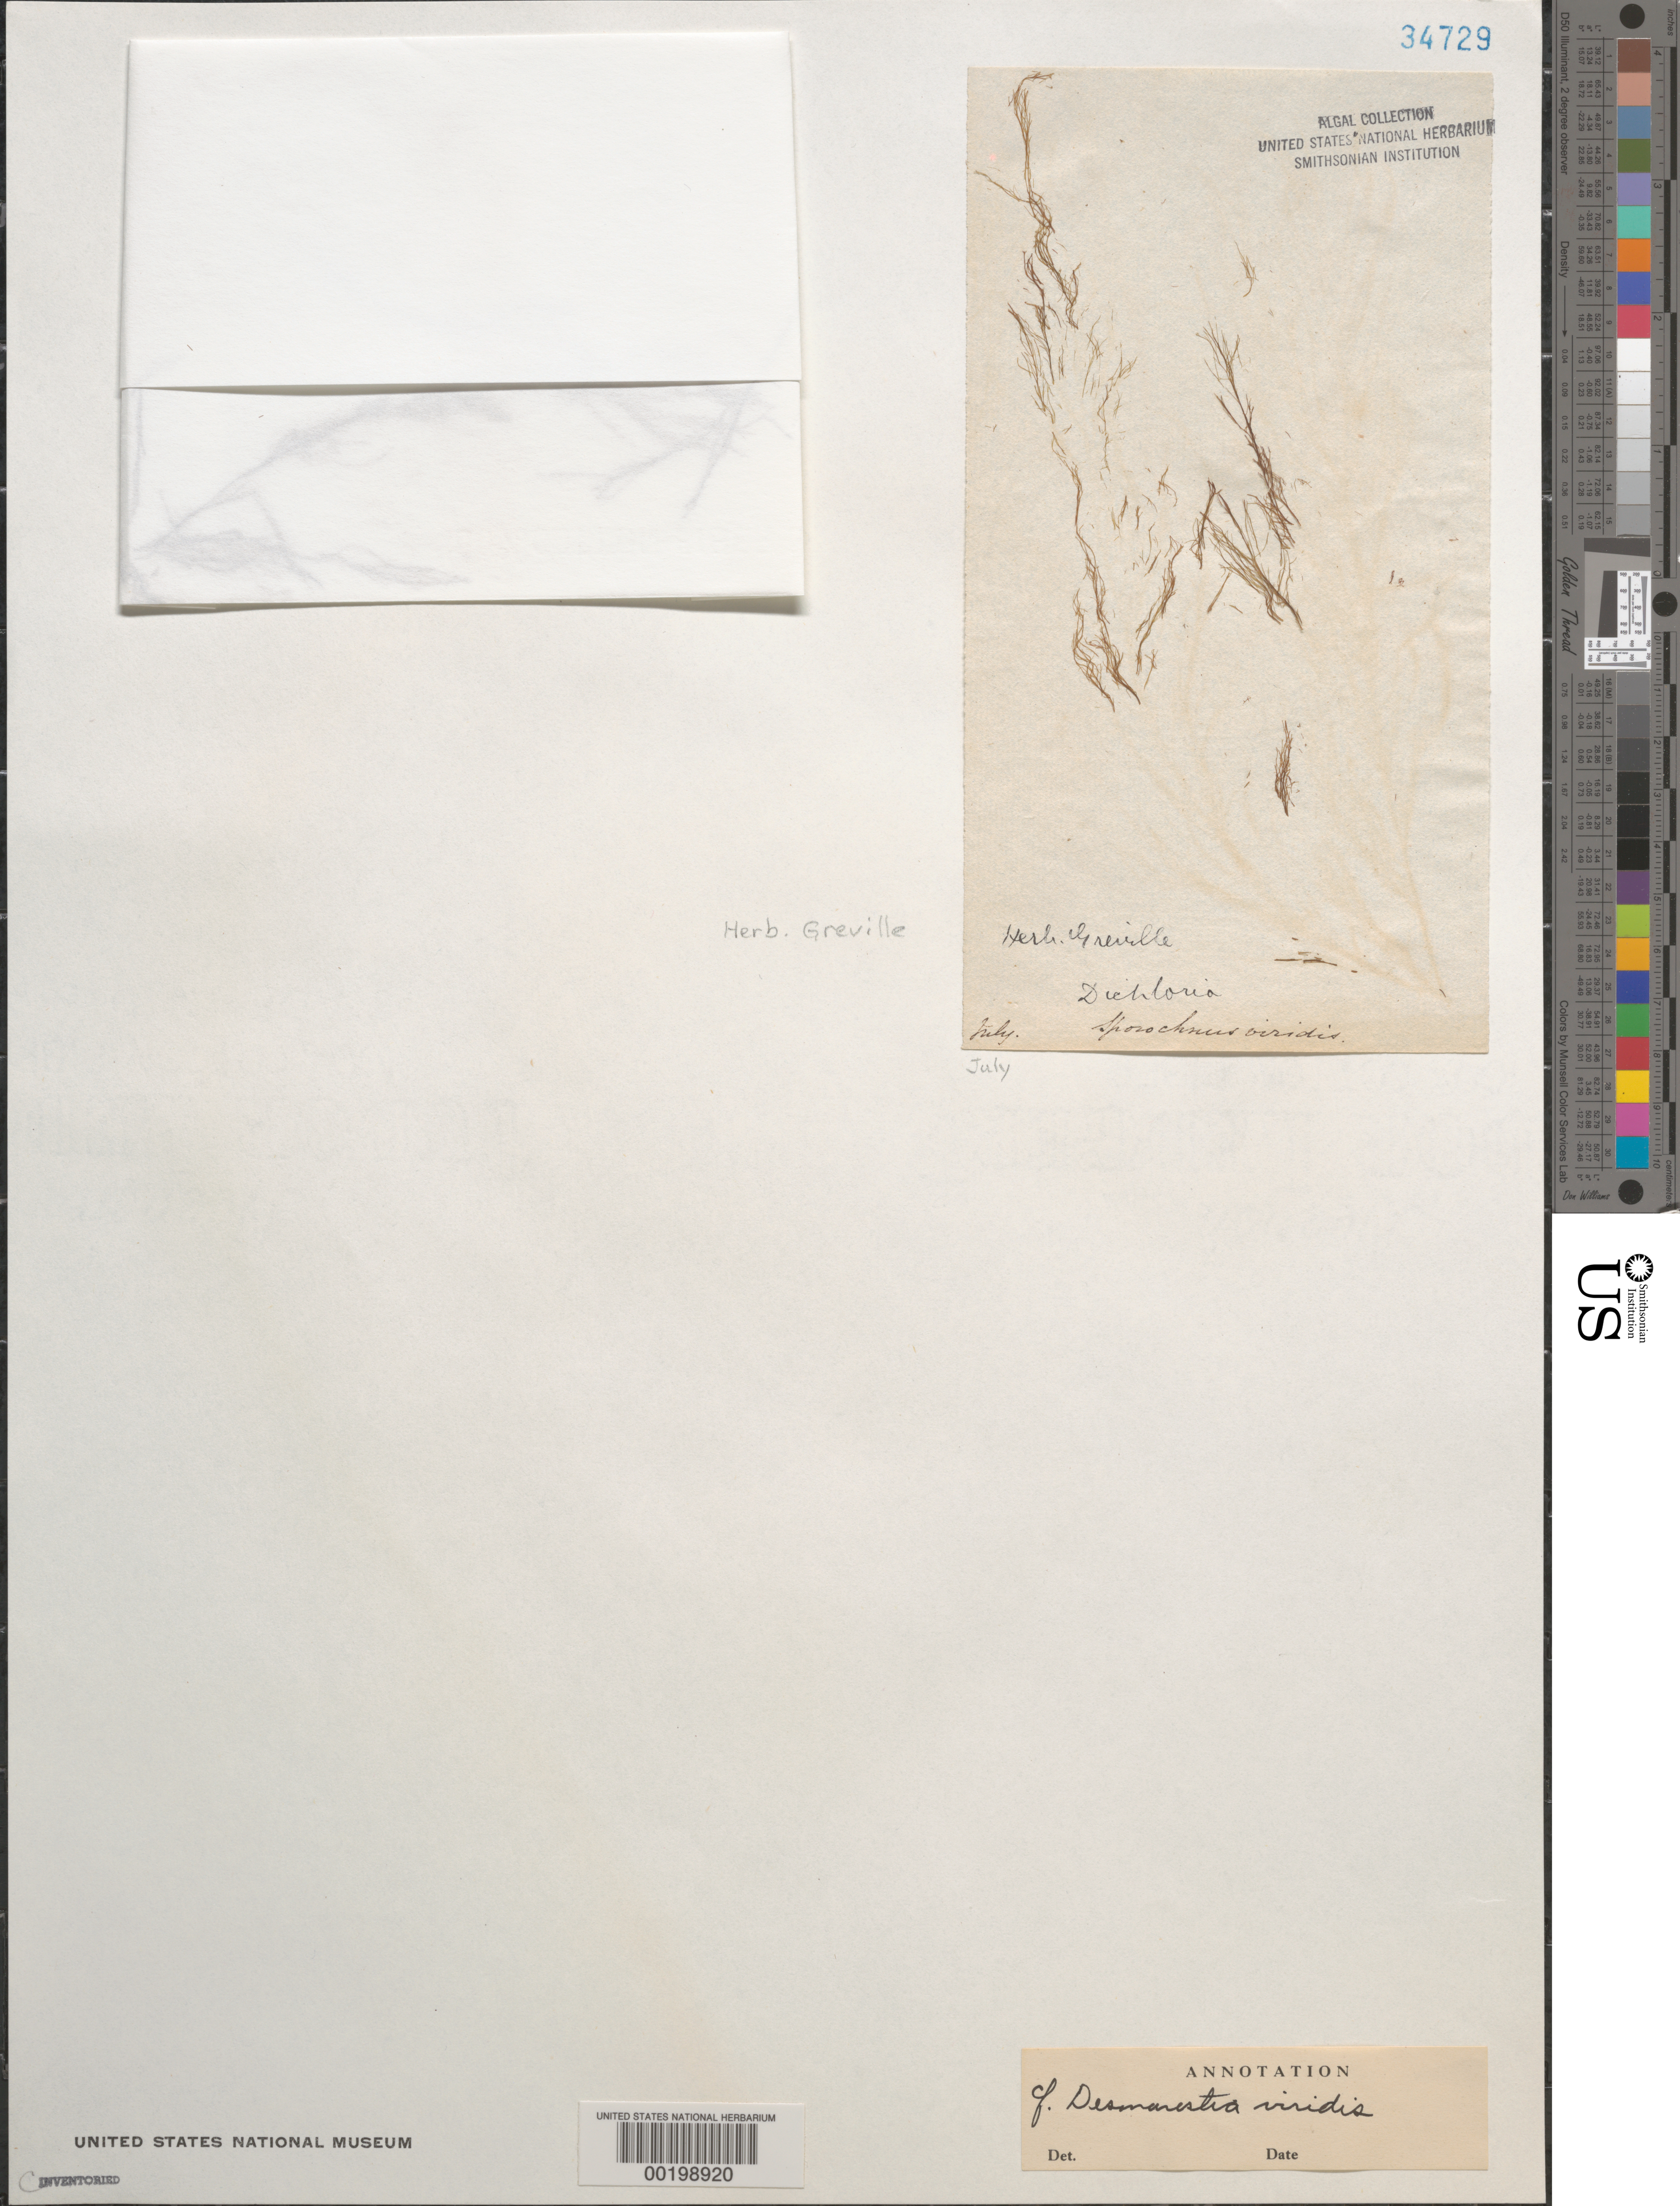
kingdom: Chromista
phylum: Ochrophyta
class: Phaeophyceae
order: Desmarestiales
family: Desmarestiaceae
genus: Desmarestia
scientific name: Desmarestia viridis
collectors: R. K. Greville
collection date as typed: Jul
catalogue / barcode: US 34729